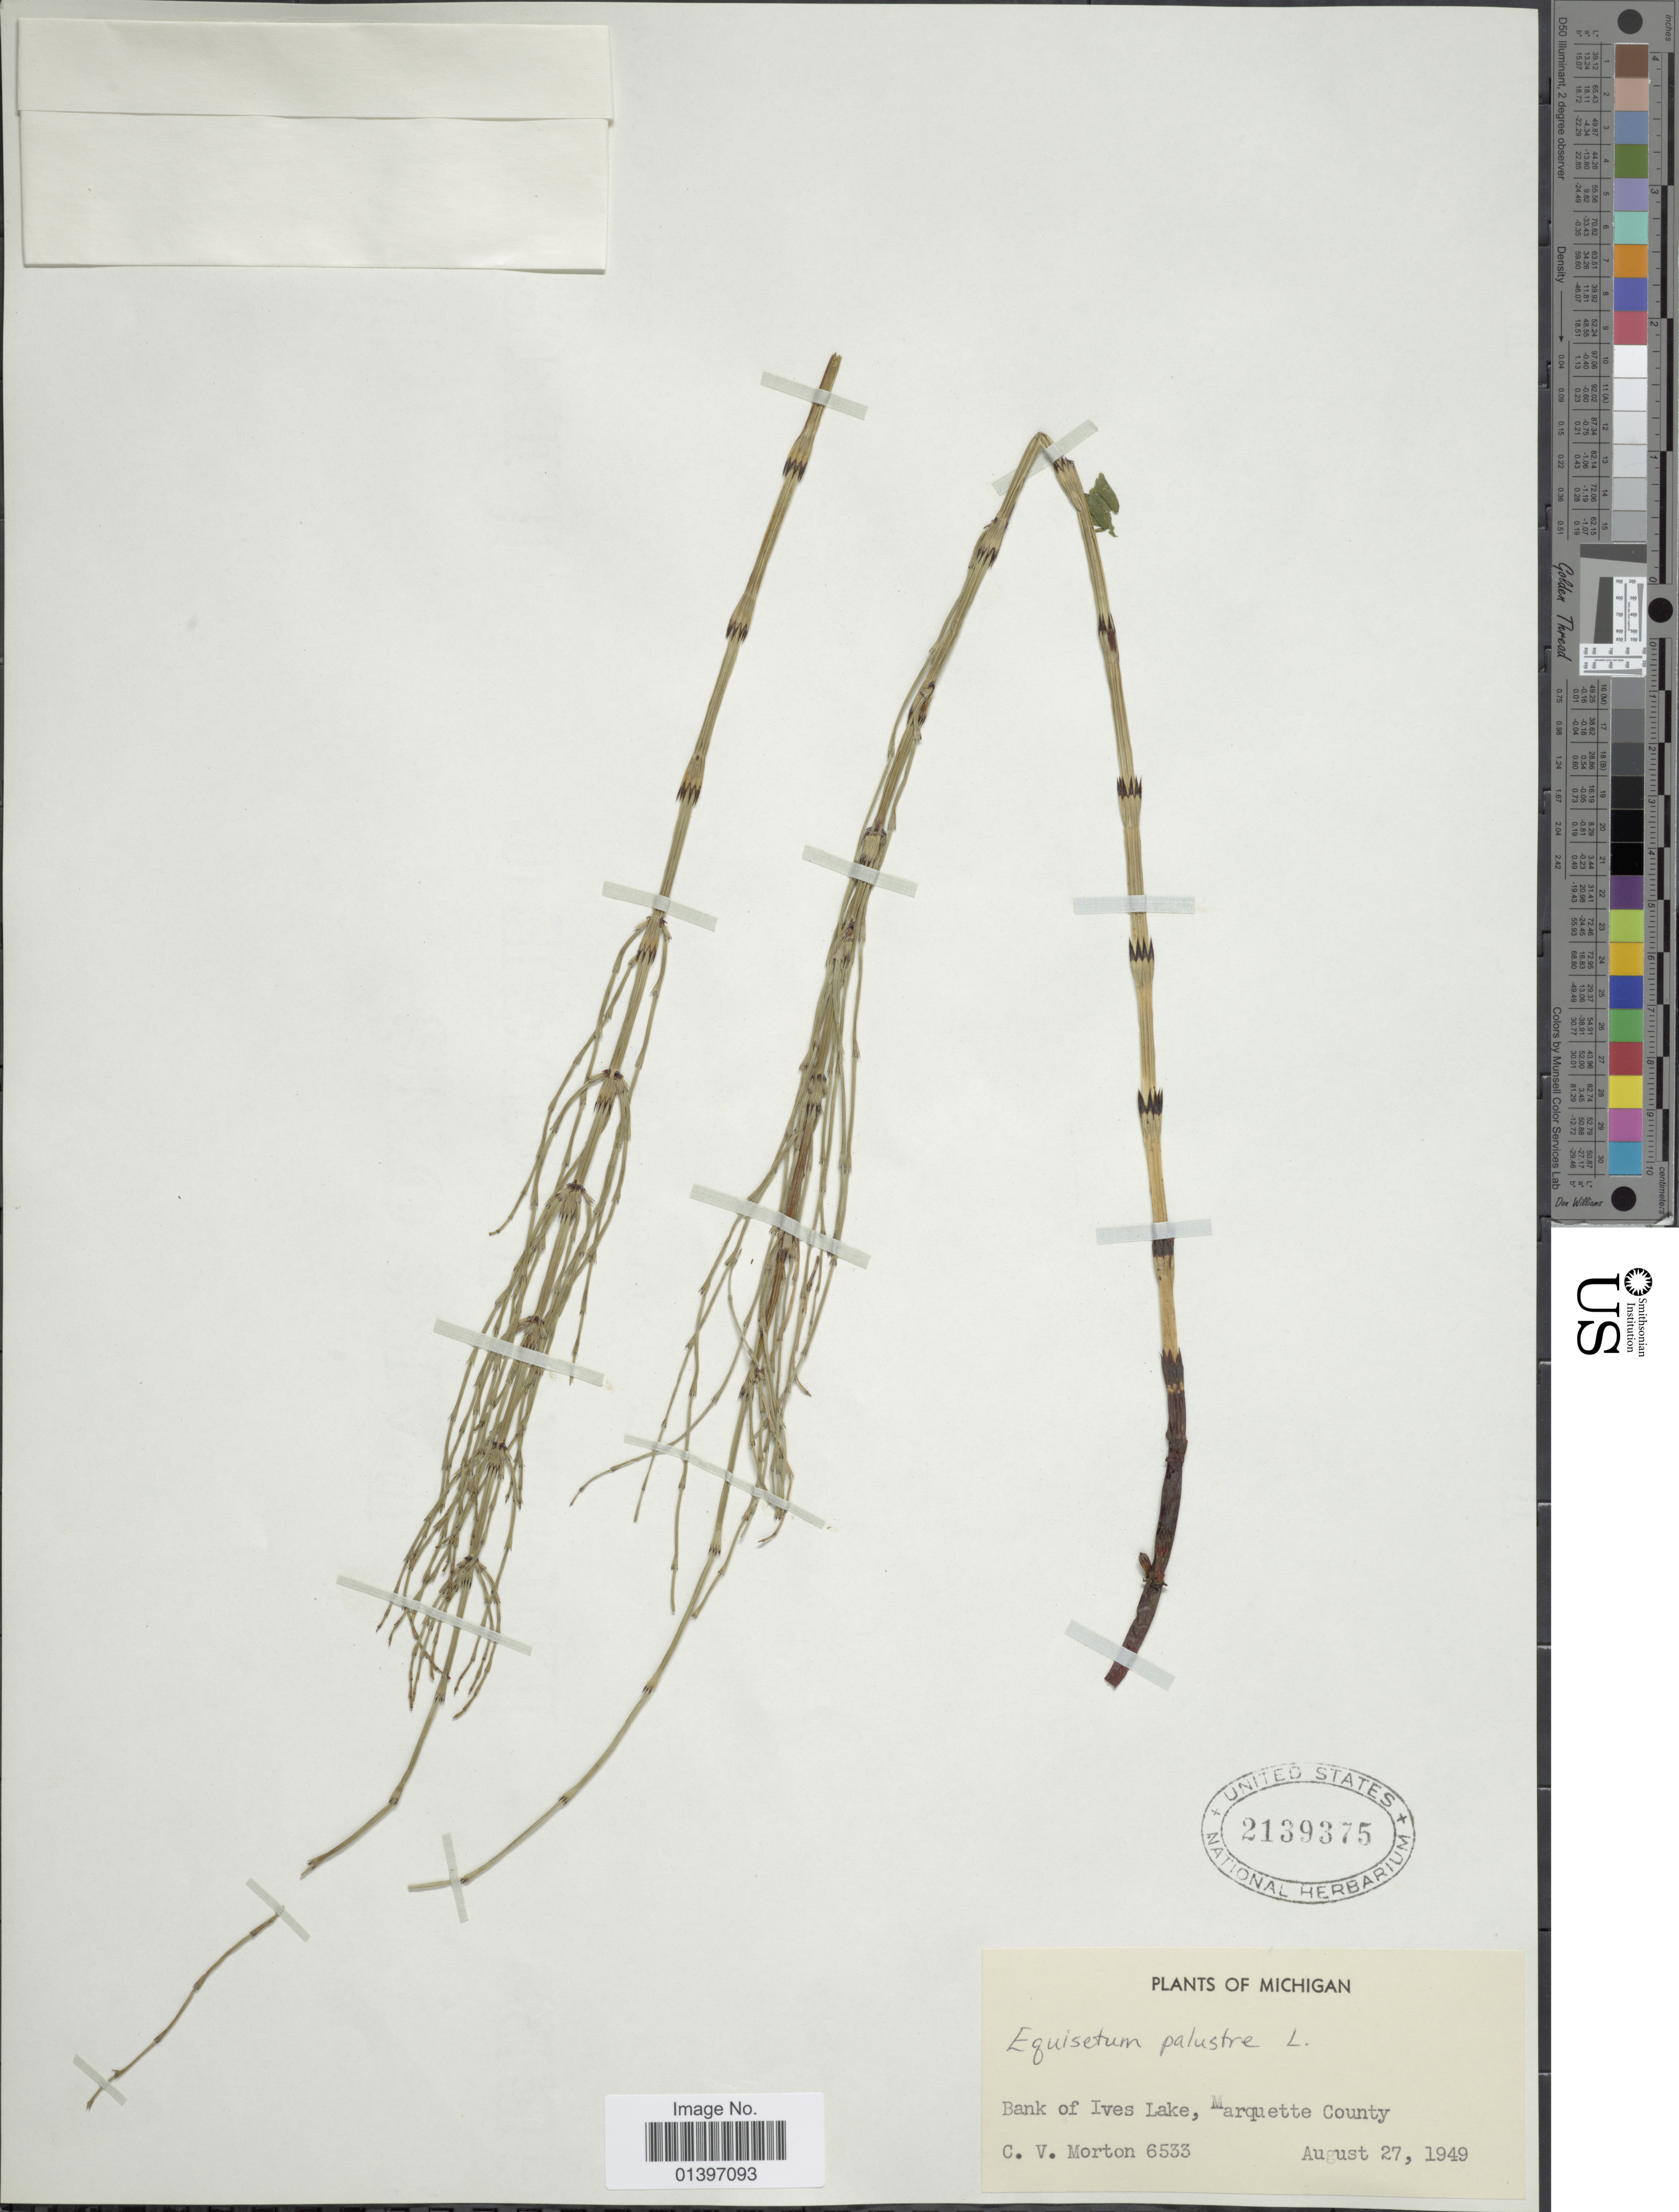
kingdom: Plantae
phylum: Tracheophyta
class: Polypodiopsida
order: Equisetales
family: Equisetaceae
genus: Equisetum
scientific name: Equisetum palustre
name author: L.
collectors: C. V. Morton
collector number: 6533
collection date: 1949-08-27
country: United States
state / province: Michigan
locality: Bank of Ives Lake, Marquette County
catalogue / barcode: US 2139375